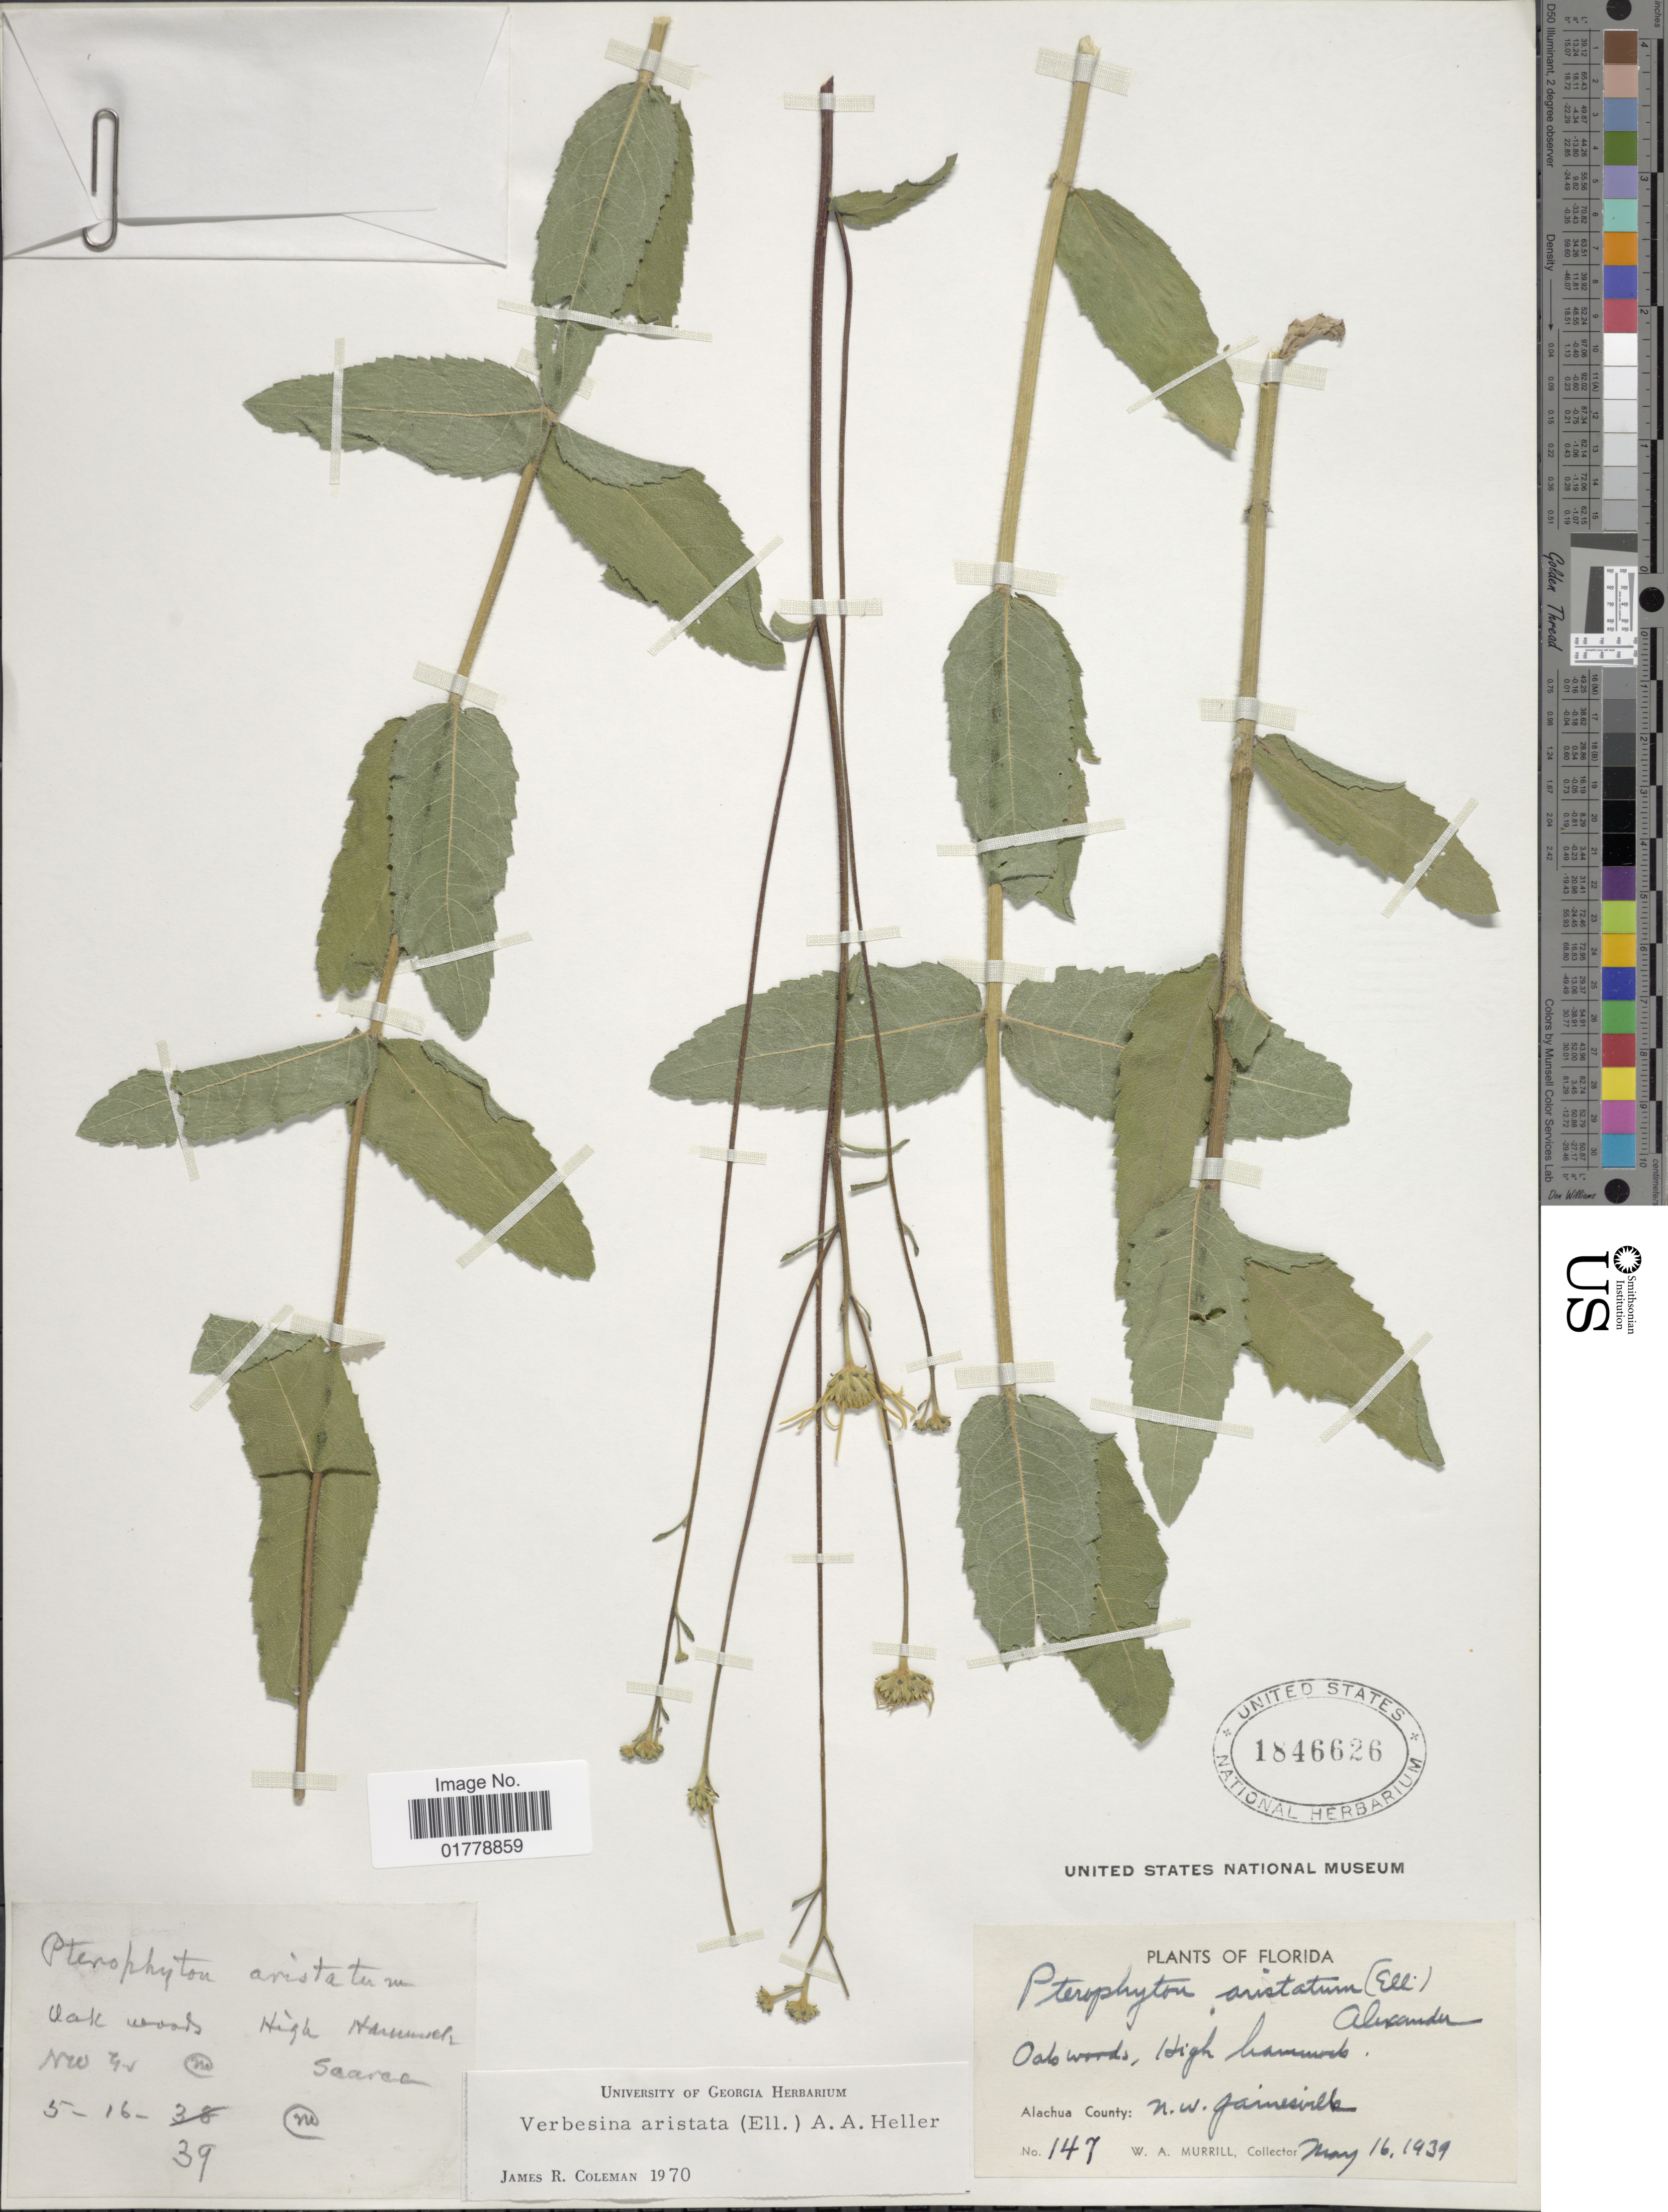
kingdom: Plantae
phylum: Tracheophyta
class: Magnoliopsida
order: Asterales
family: Asteraceae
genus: Verbesina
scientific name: Verbesina aristata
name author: (Elliott) A. Heller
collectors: W. A. Murrill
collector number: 147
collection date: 1939-05-16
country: United States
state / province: Florida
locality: Oak woods, High hammond. Alachua County: N.W. Gainesville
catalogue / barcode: US 1846626